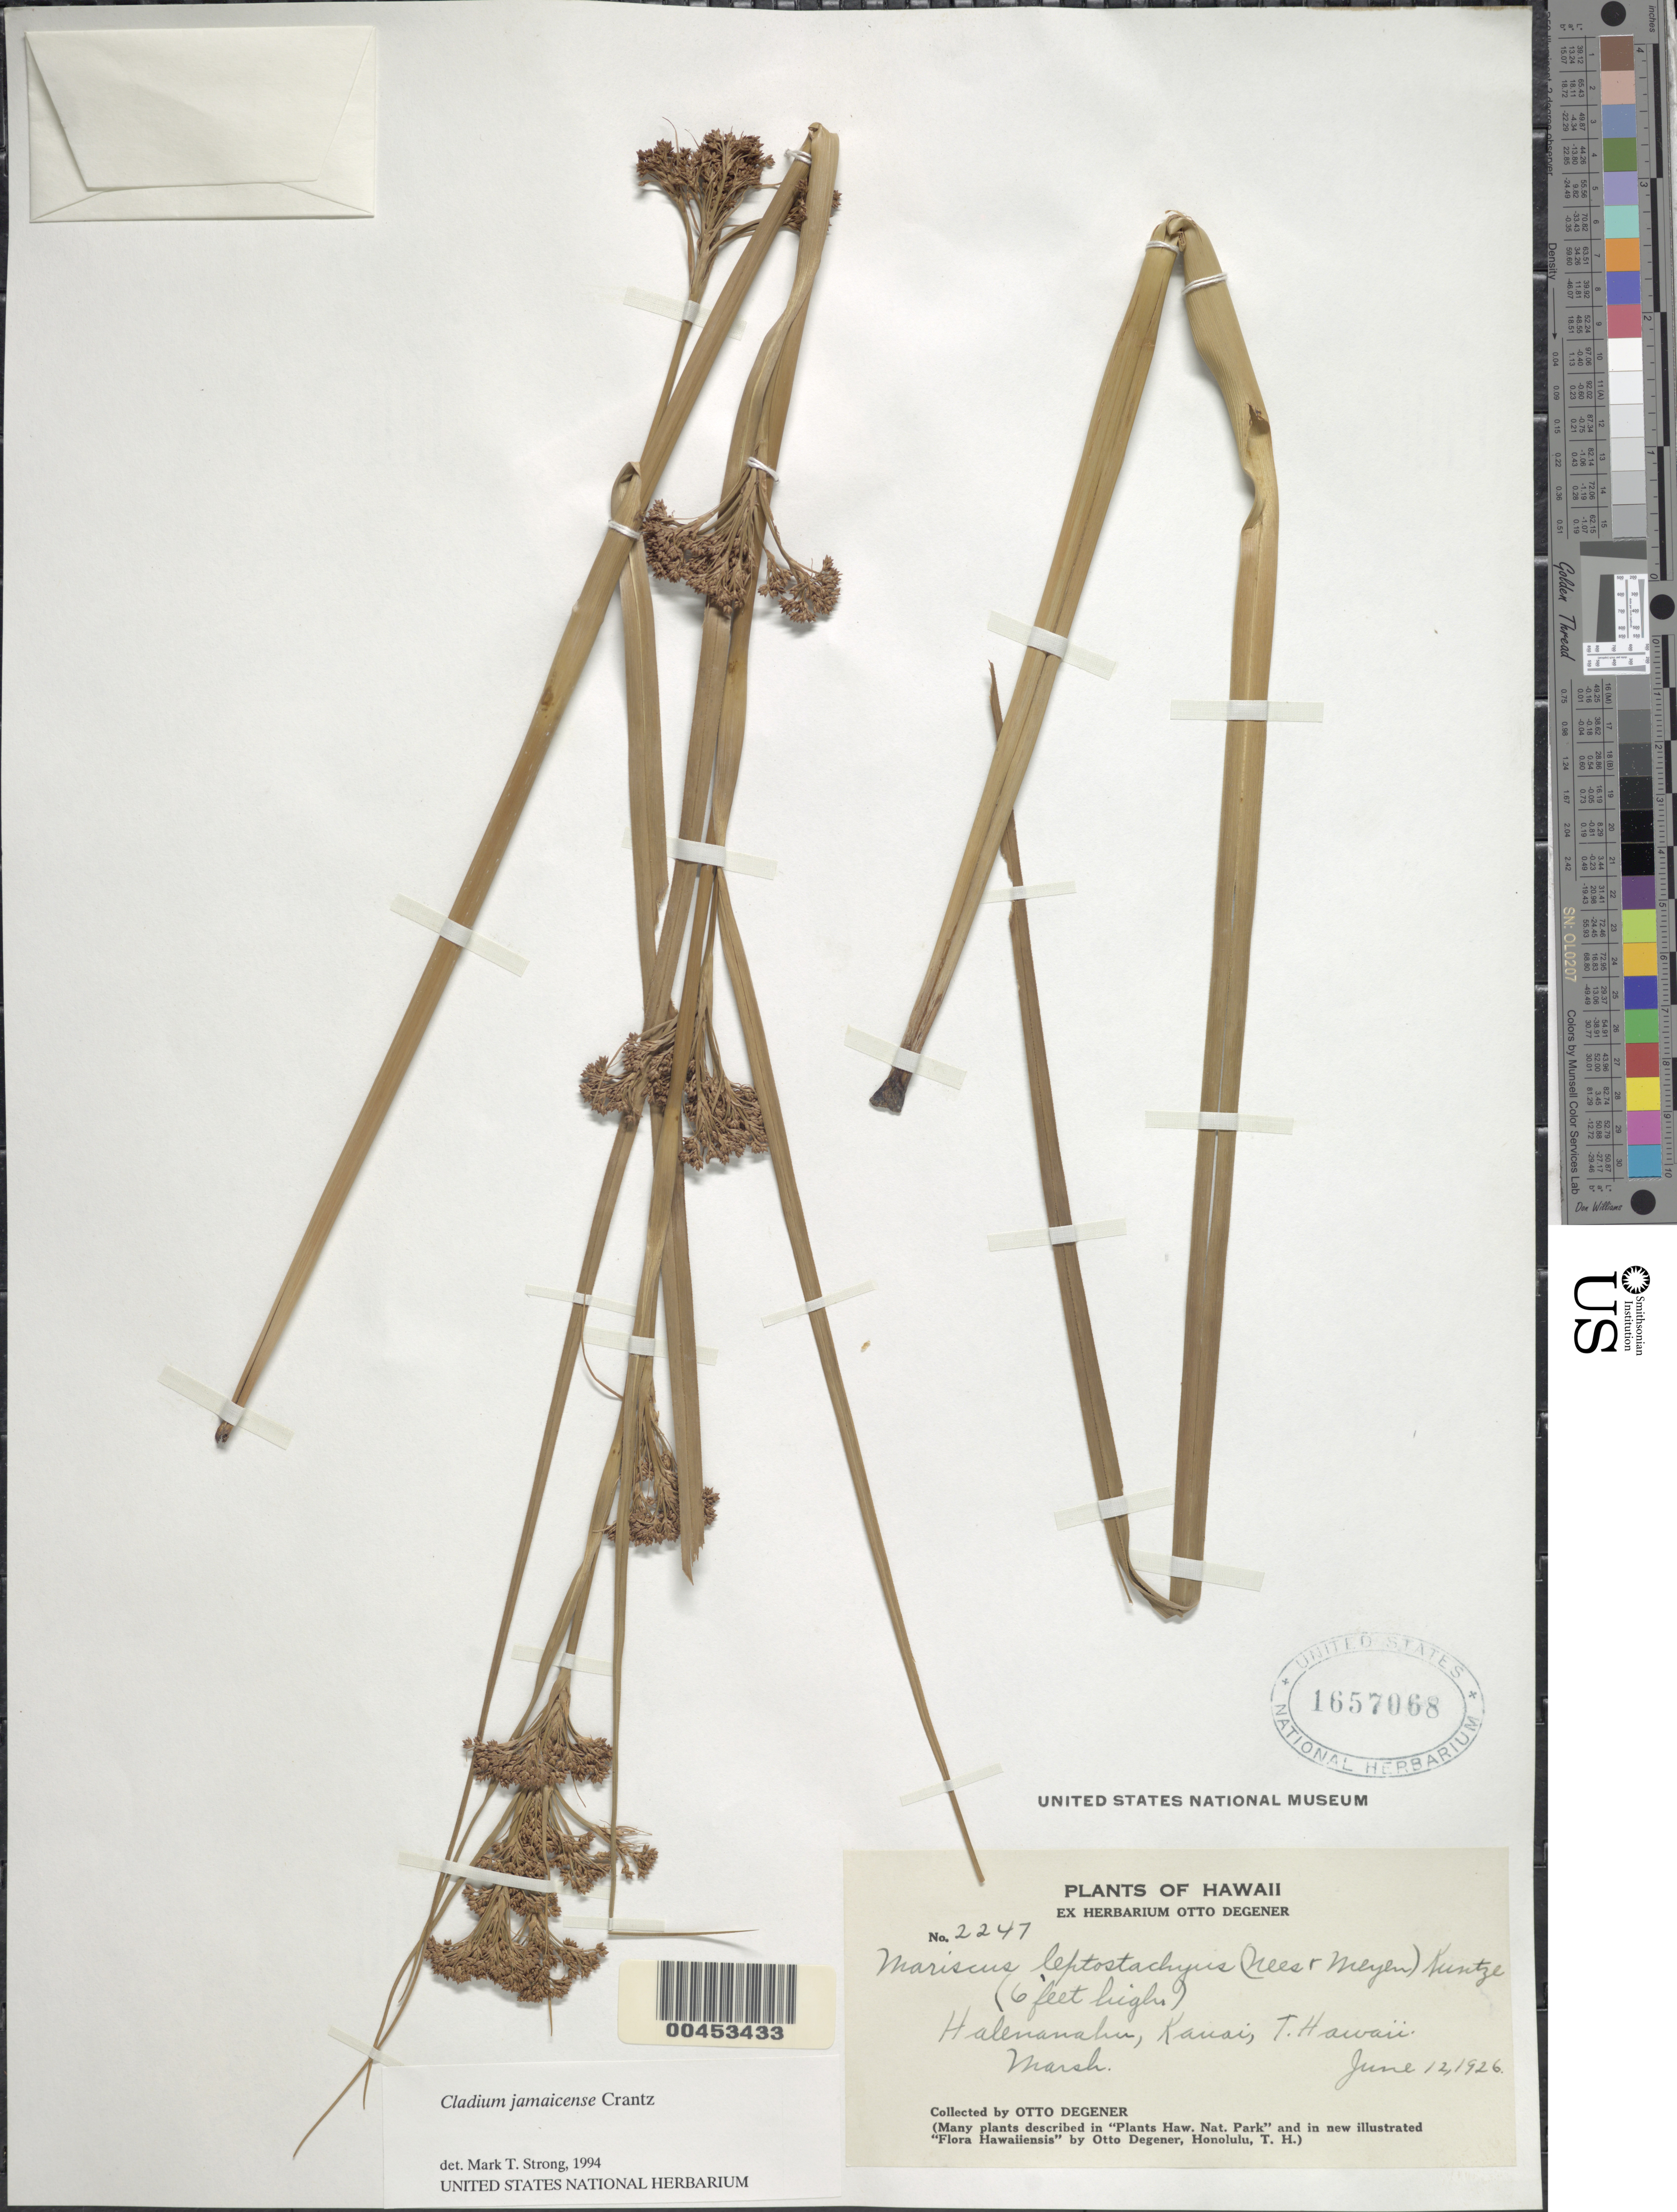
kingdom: Plantae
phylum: Tracheophyta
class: Liliopsida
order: Poales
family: Cyperaceae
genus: Cladium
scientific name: Cladium jamaicense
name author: Crantz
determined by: Strong, M. T., (US), Smithsonian Institution - National Museum of Natural History (UNITED STATES)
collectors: O. Degener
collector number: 2247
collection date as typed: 12 Jun 1926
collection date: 1926-06-12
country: United States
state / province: Hawaii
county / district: Kauai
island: Kaua'i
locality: Halenanahu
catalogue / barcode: US 1657068